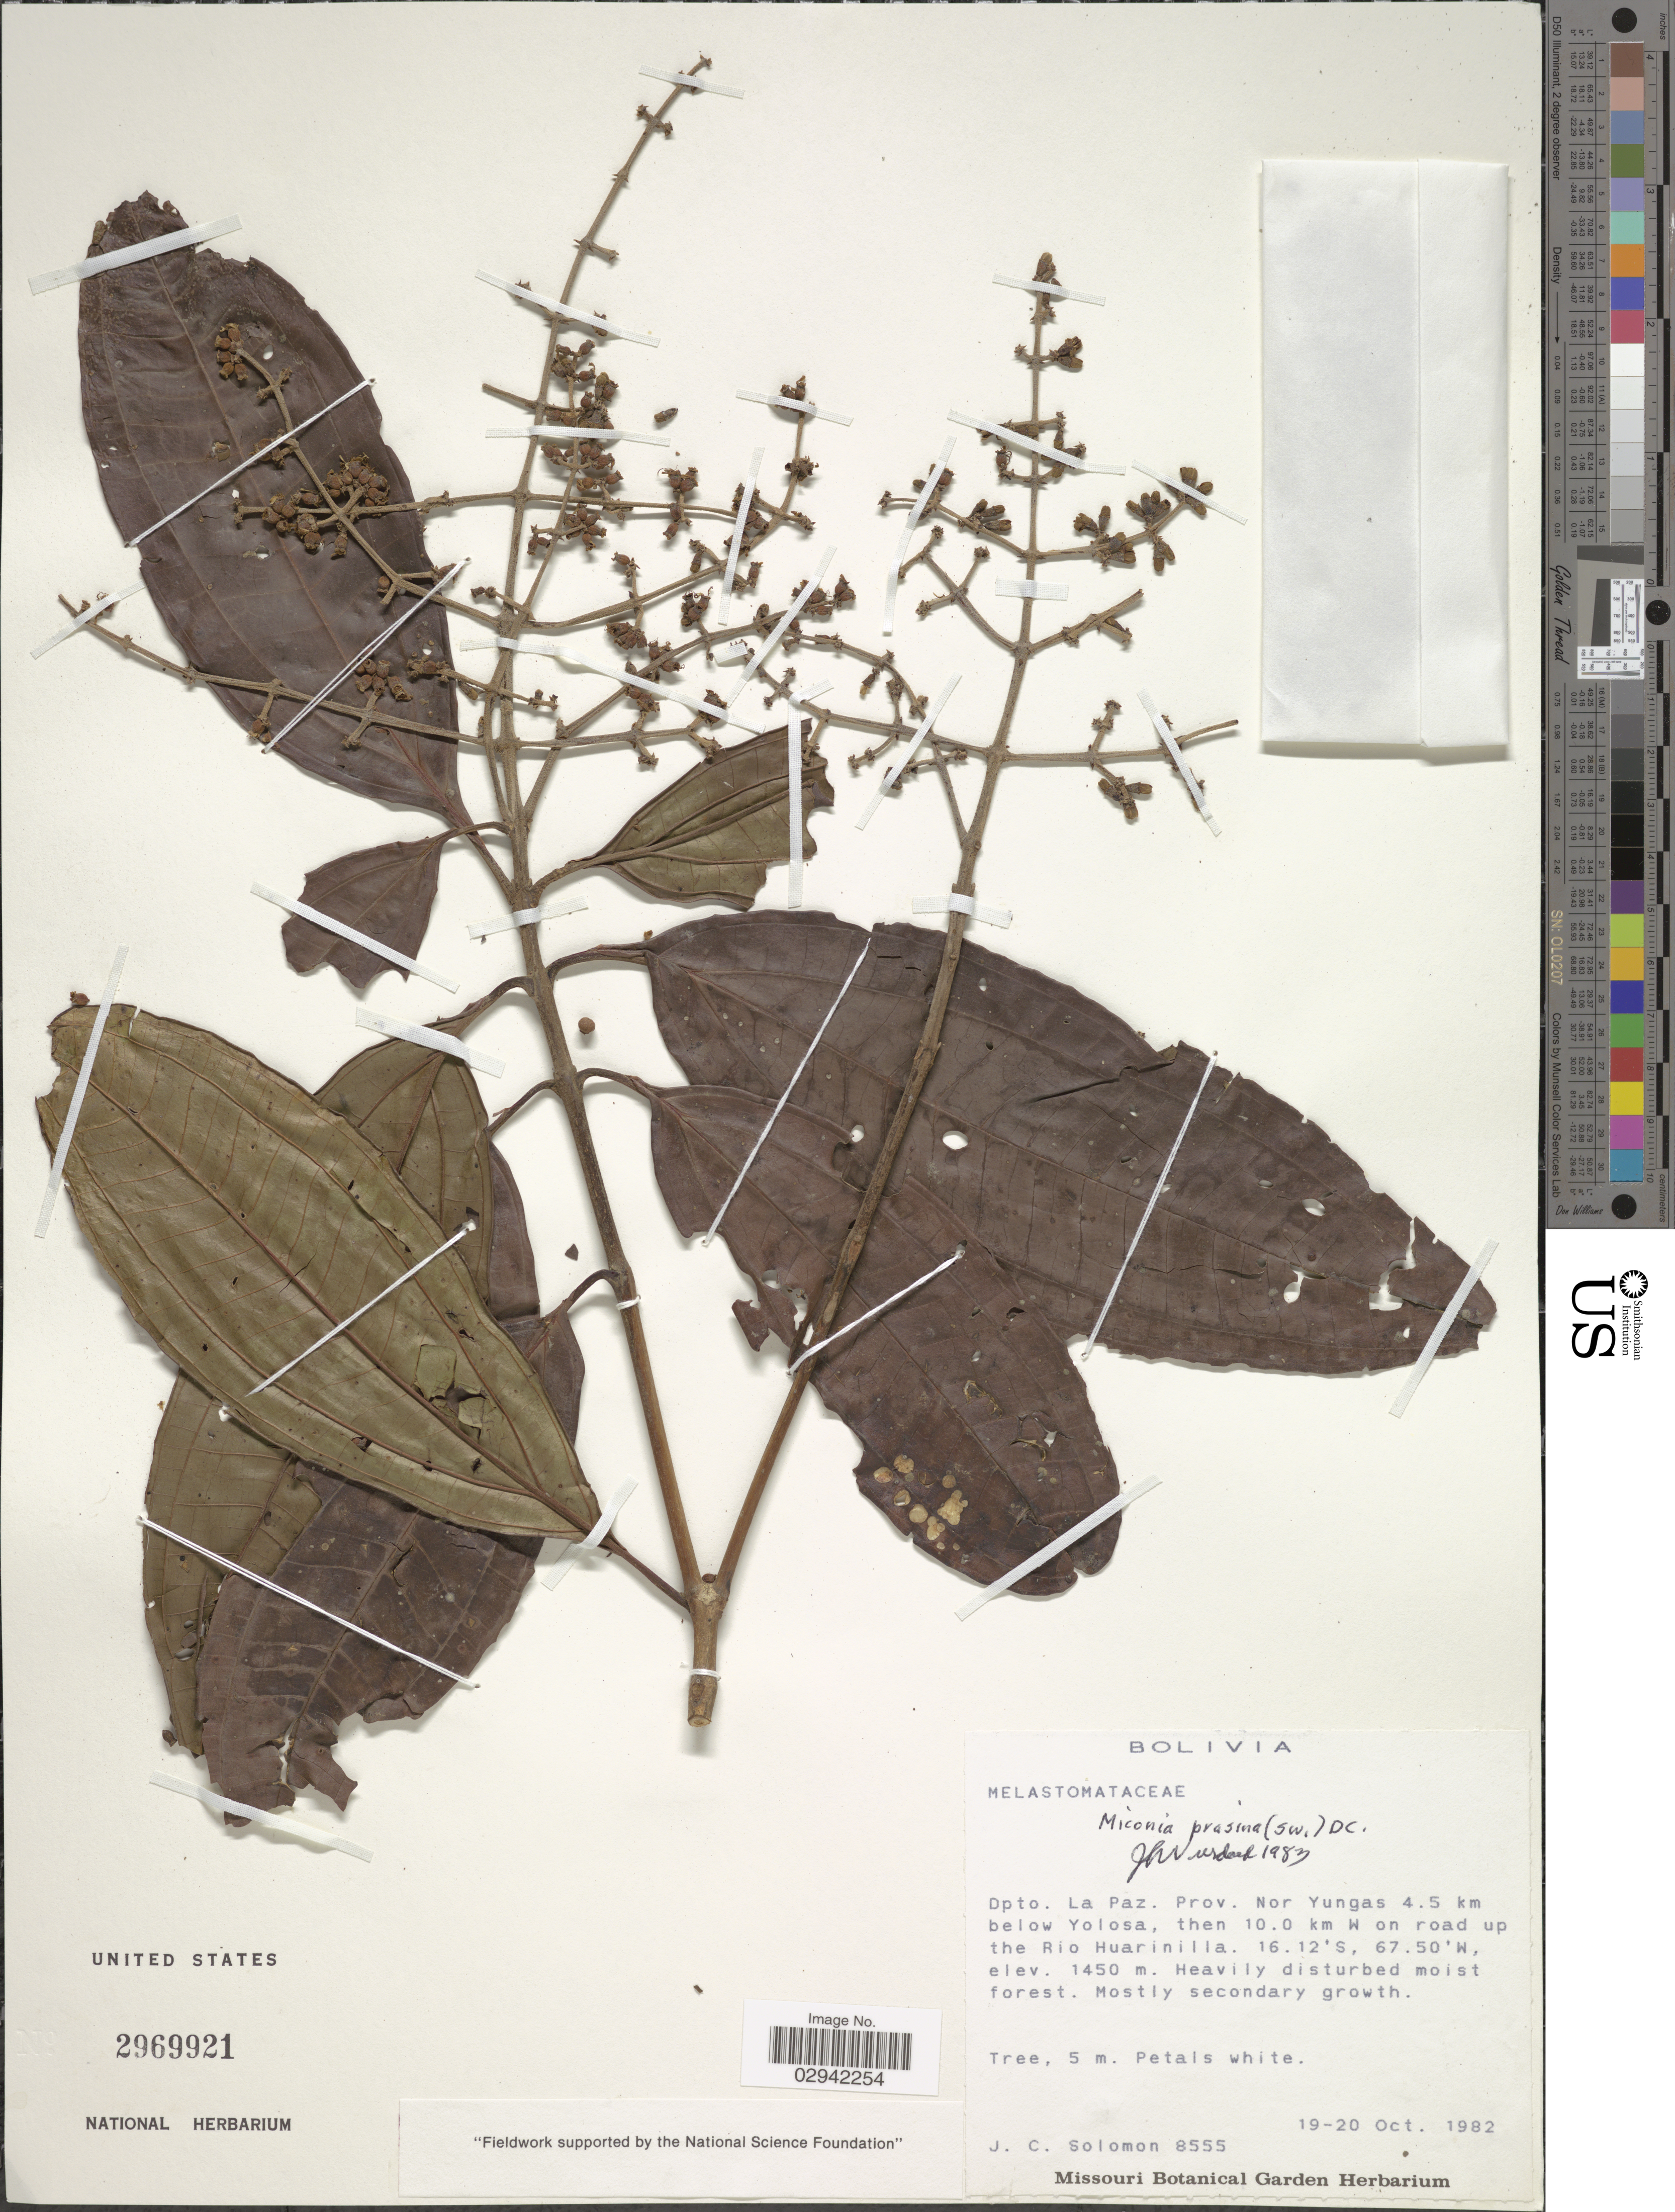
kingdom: Plantae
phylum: Tracheophyta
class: Magnoliopsida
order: Myrtales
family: Melastomataceae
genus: Miconia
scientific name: Miconia prasina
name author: (Sw.) DC.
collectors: J. C. Solomon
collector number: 8555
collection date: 1982-10-19/1982-10-20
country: Bolivia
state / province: La Paz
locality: Dpto. La Paz. Prov. Nor Yungas 4.5 km below Yolosa, then 10.0 km W on road up the Rio Huarinilla.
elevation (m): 1450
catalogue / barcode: US 2969921